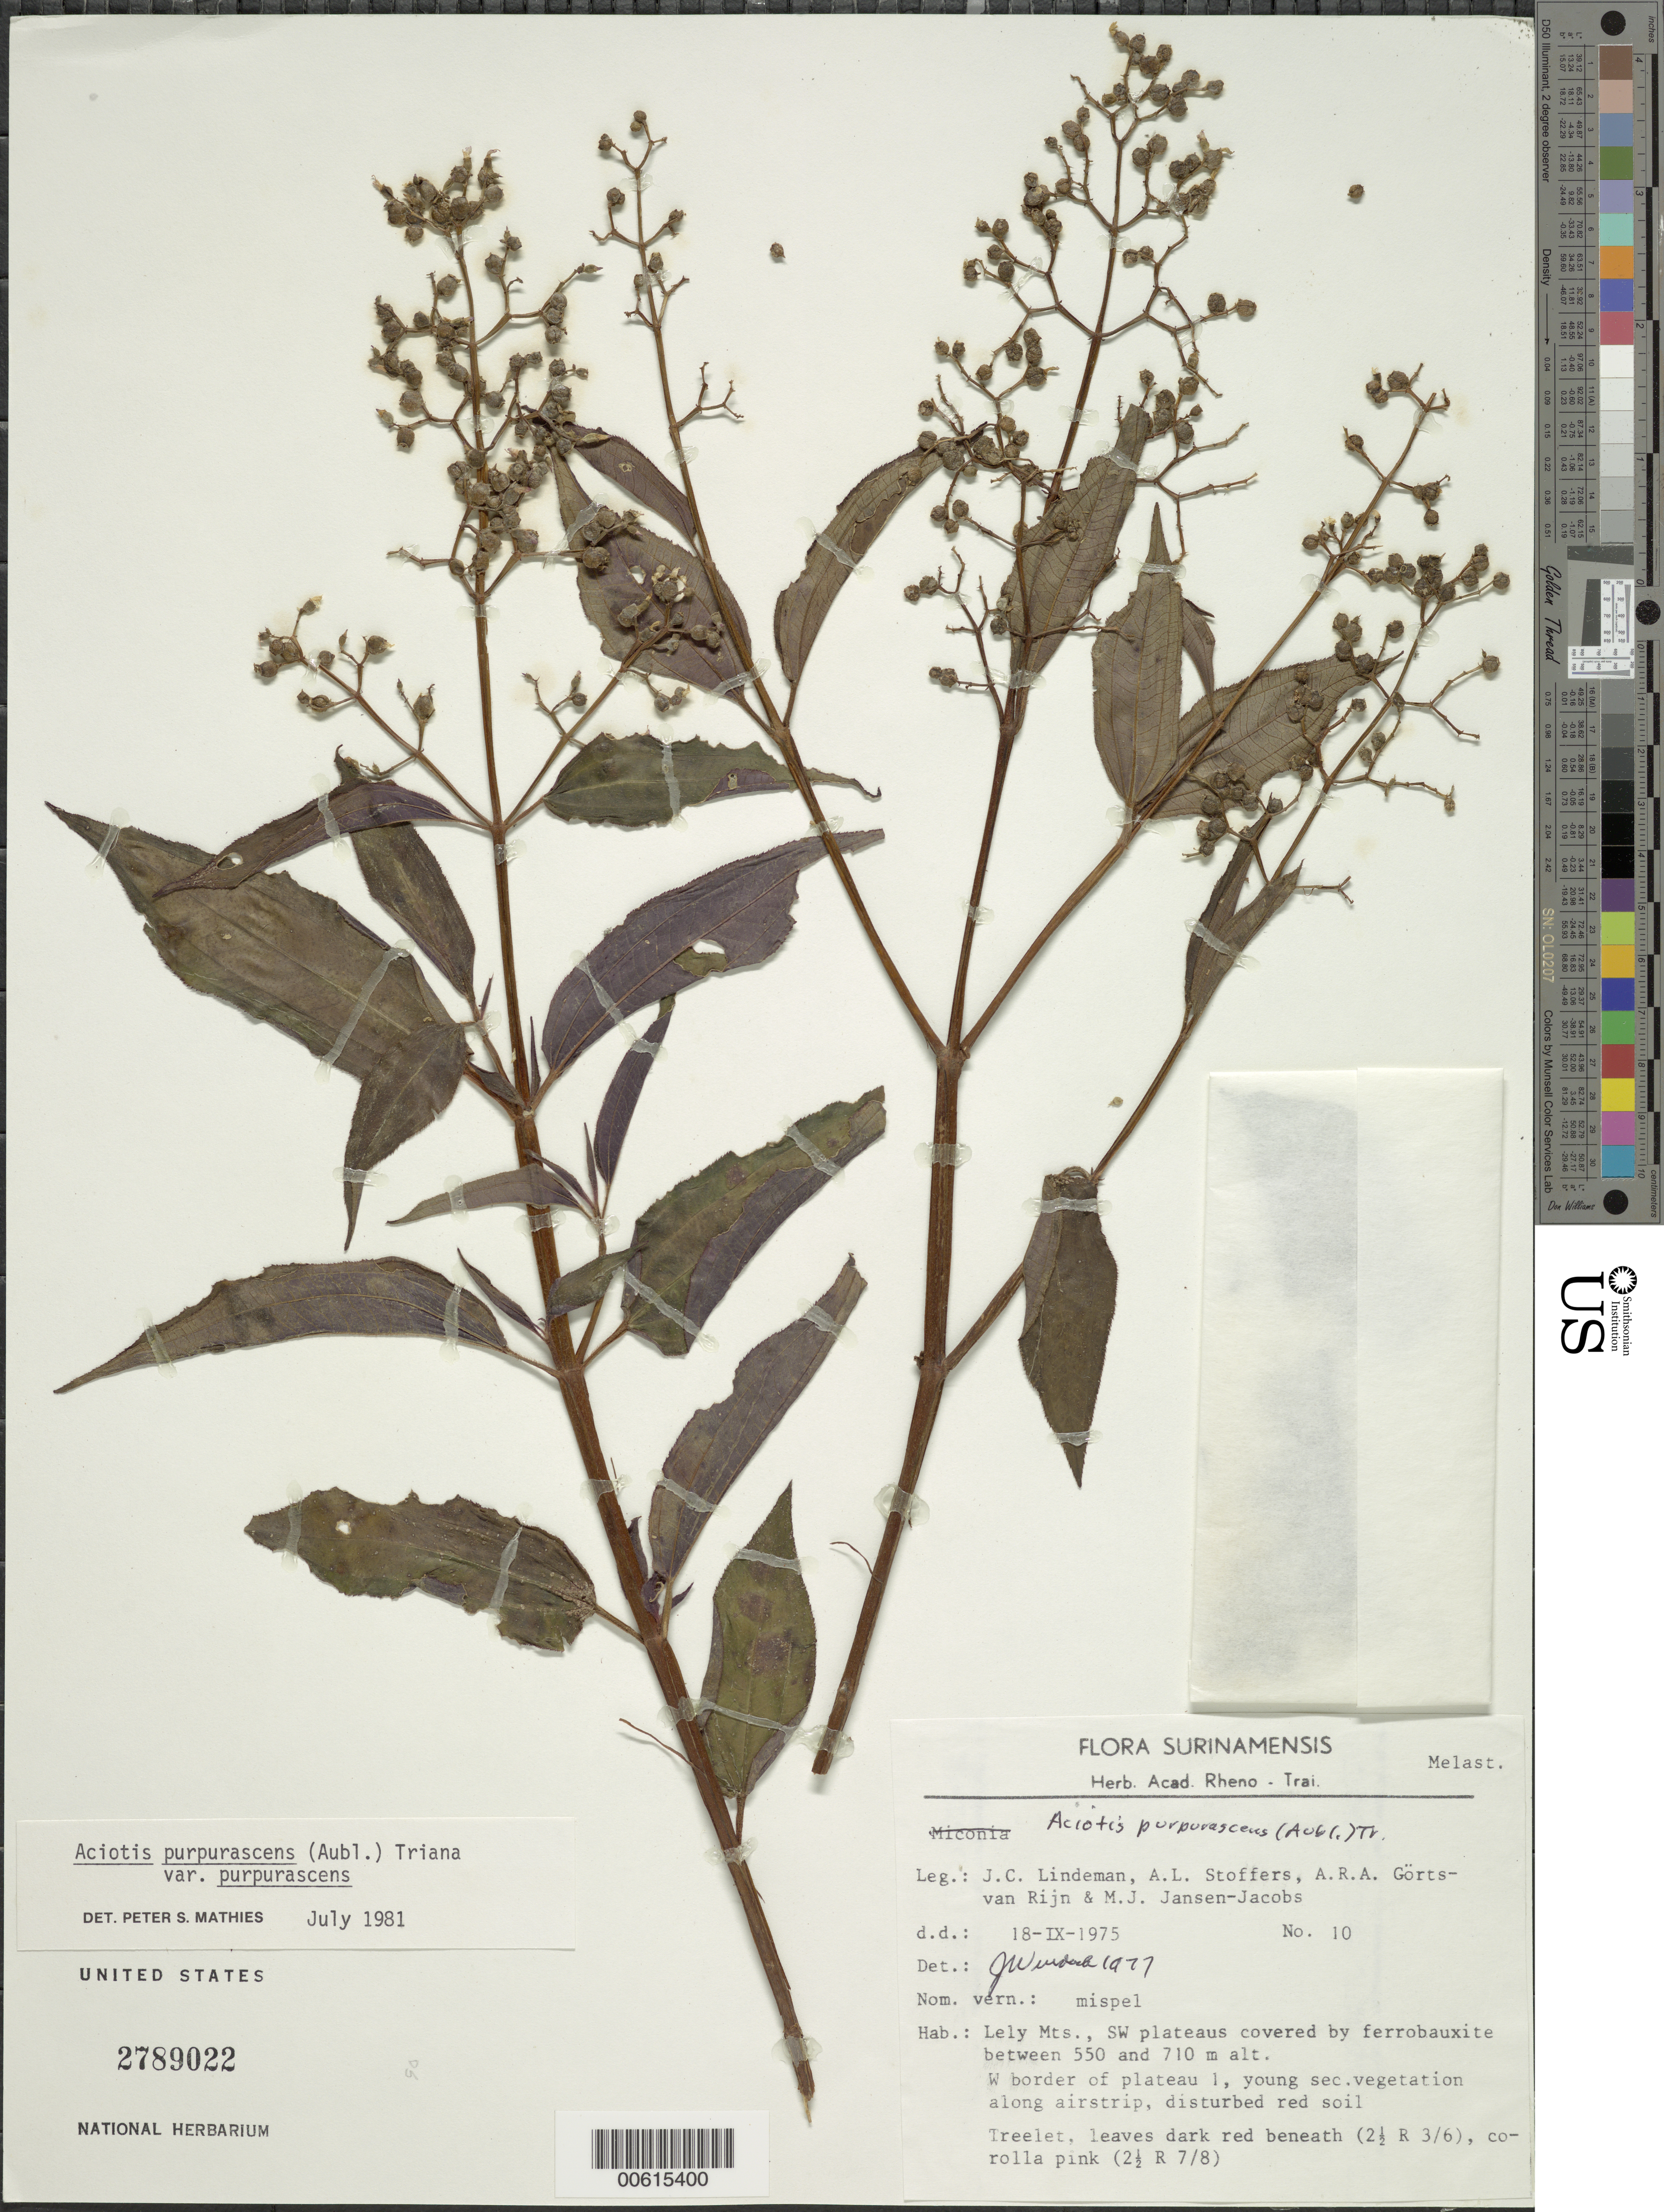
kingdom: Plantae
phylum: Tracheophyta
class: Magnoliopsida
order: Myrtales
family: Melastomataceae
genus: Aciotis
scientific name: Aciotis purpurascens var. purpurascens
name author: (Aubl.) Triana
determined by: Mathies, P. S.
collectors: J. C. Lindeman, A. Stoffers, A. .R. A. Görts-van Rijn & M. J. Jansen-Jacobs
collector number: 75 10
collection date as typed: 18-Sep-75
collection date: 1975-09-18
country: Suriname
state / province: Marowijne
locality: Lely Mts., SW plateaus; W border of plateau 1, along airstrip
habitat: SW plateaus covered by ferrobauxite; youn gsecondary vvegetation along airstrip, disturbed red soil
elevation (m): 550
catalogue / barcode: US 2789022